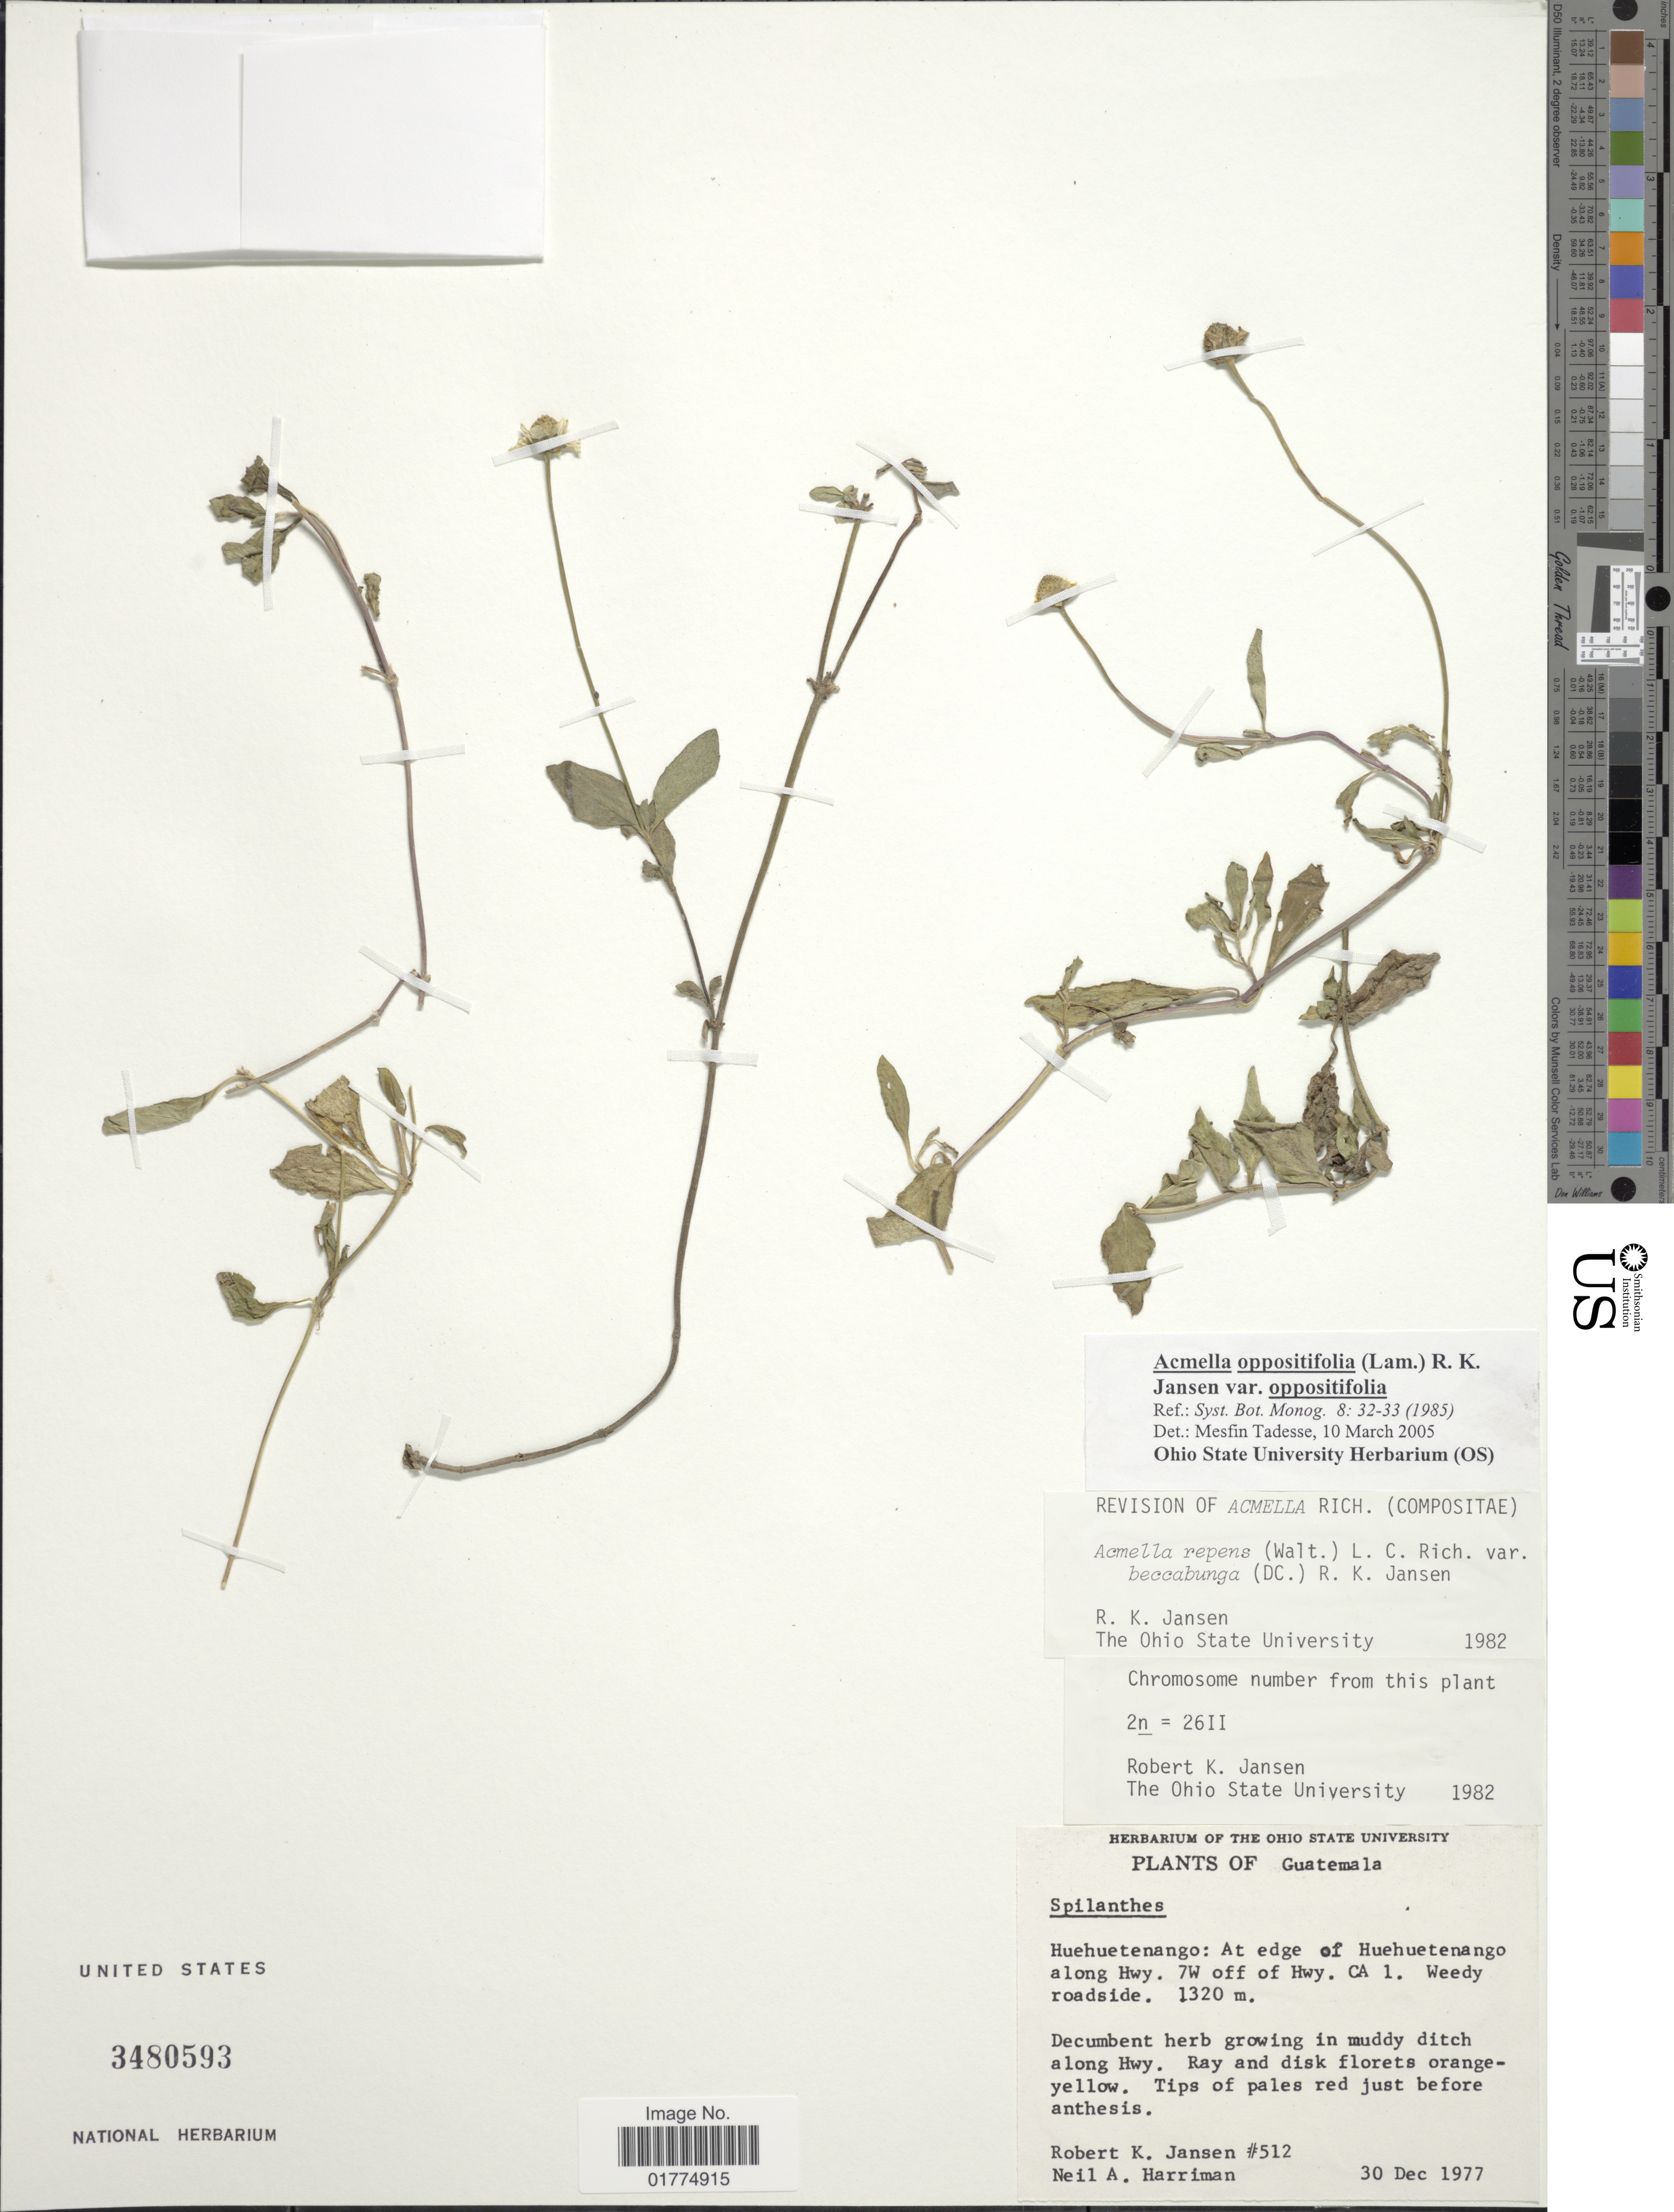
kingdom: Plantae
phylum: Tracheophyta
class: Magnoliopsida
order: Asterales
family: Asteraceae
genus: Acmella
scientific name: Acmella repens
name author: (Walter) Rich.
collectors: R. K. Jansen & N. A. Harriman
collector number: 512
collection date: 1977-12-30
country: Guatemala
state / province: Huehuetenango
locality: Huehuetenango: At edge of Huehuetenango along Hwy. 7W off of Hwy. CA 1. Weedy roadside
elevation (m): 1320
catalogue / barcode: US 3480593